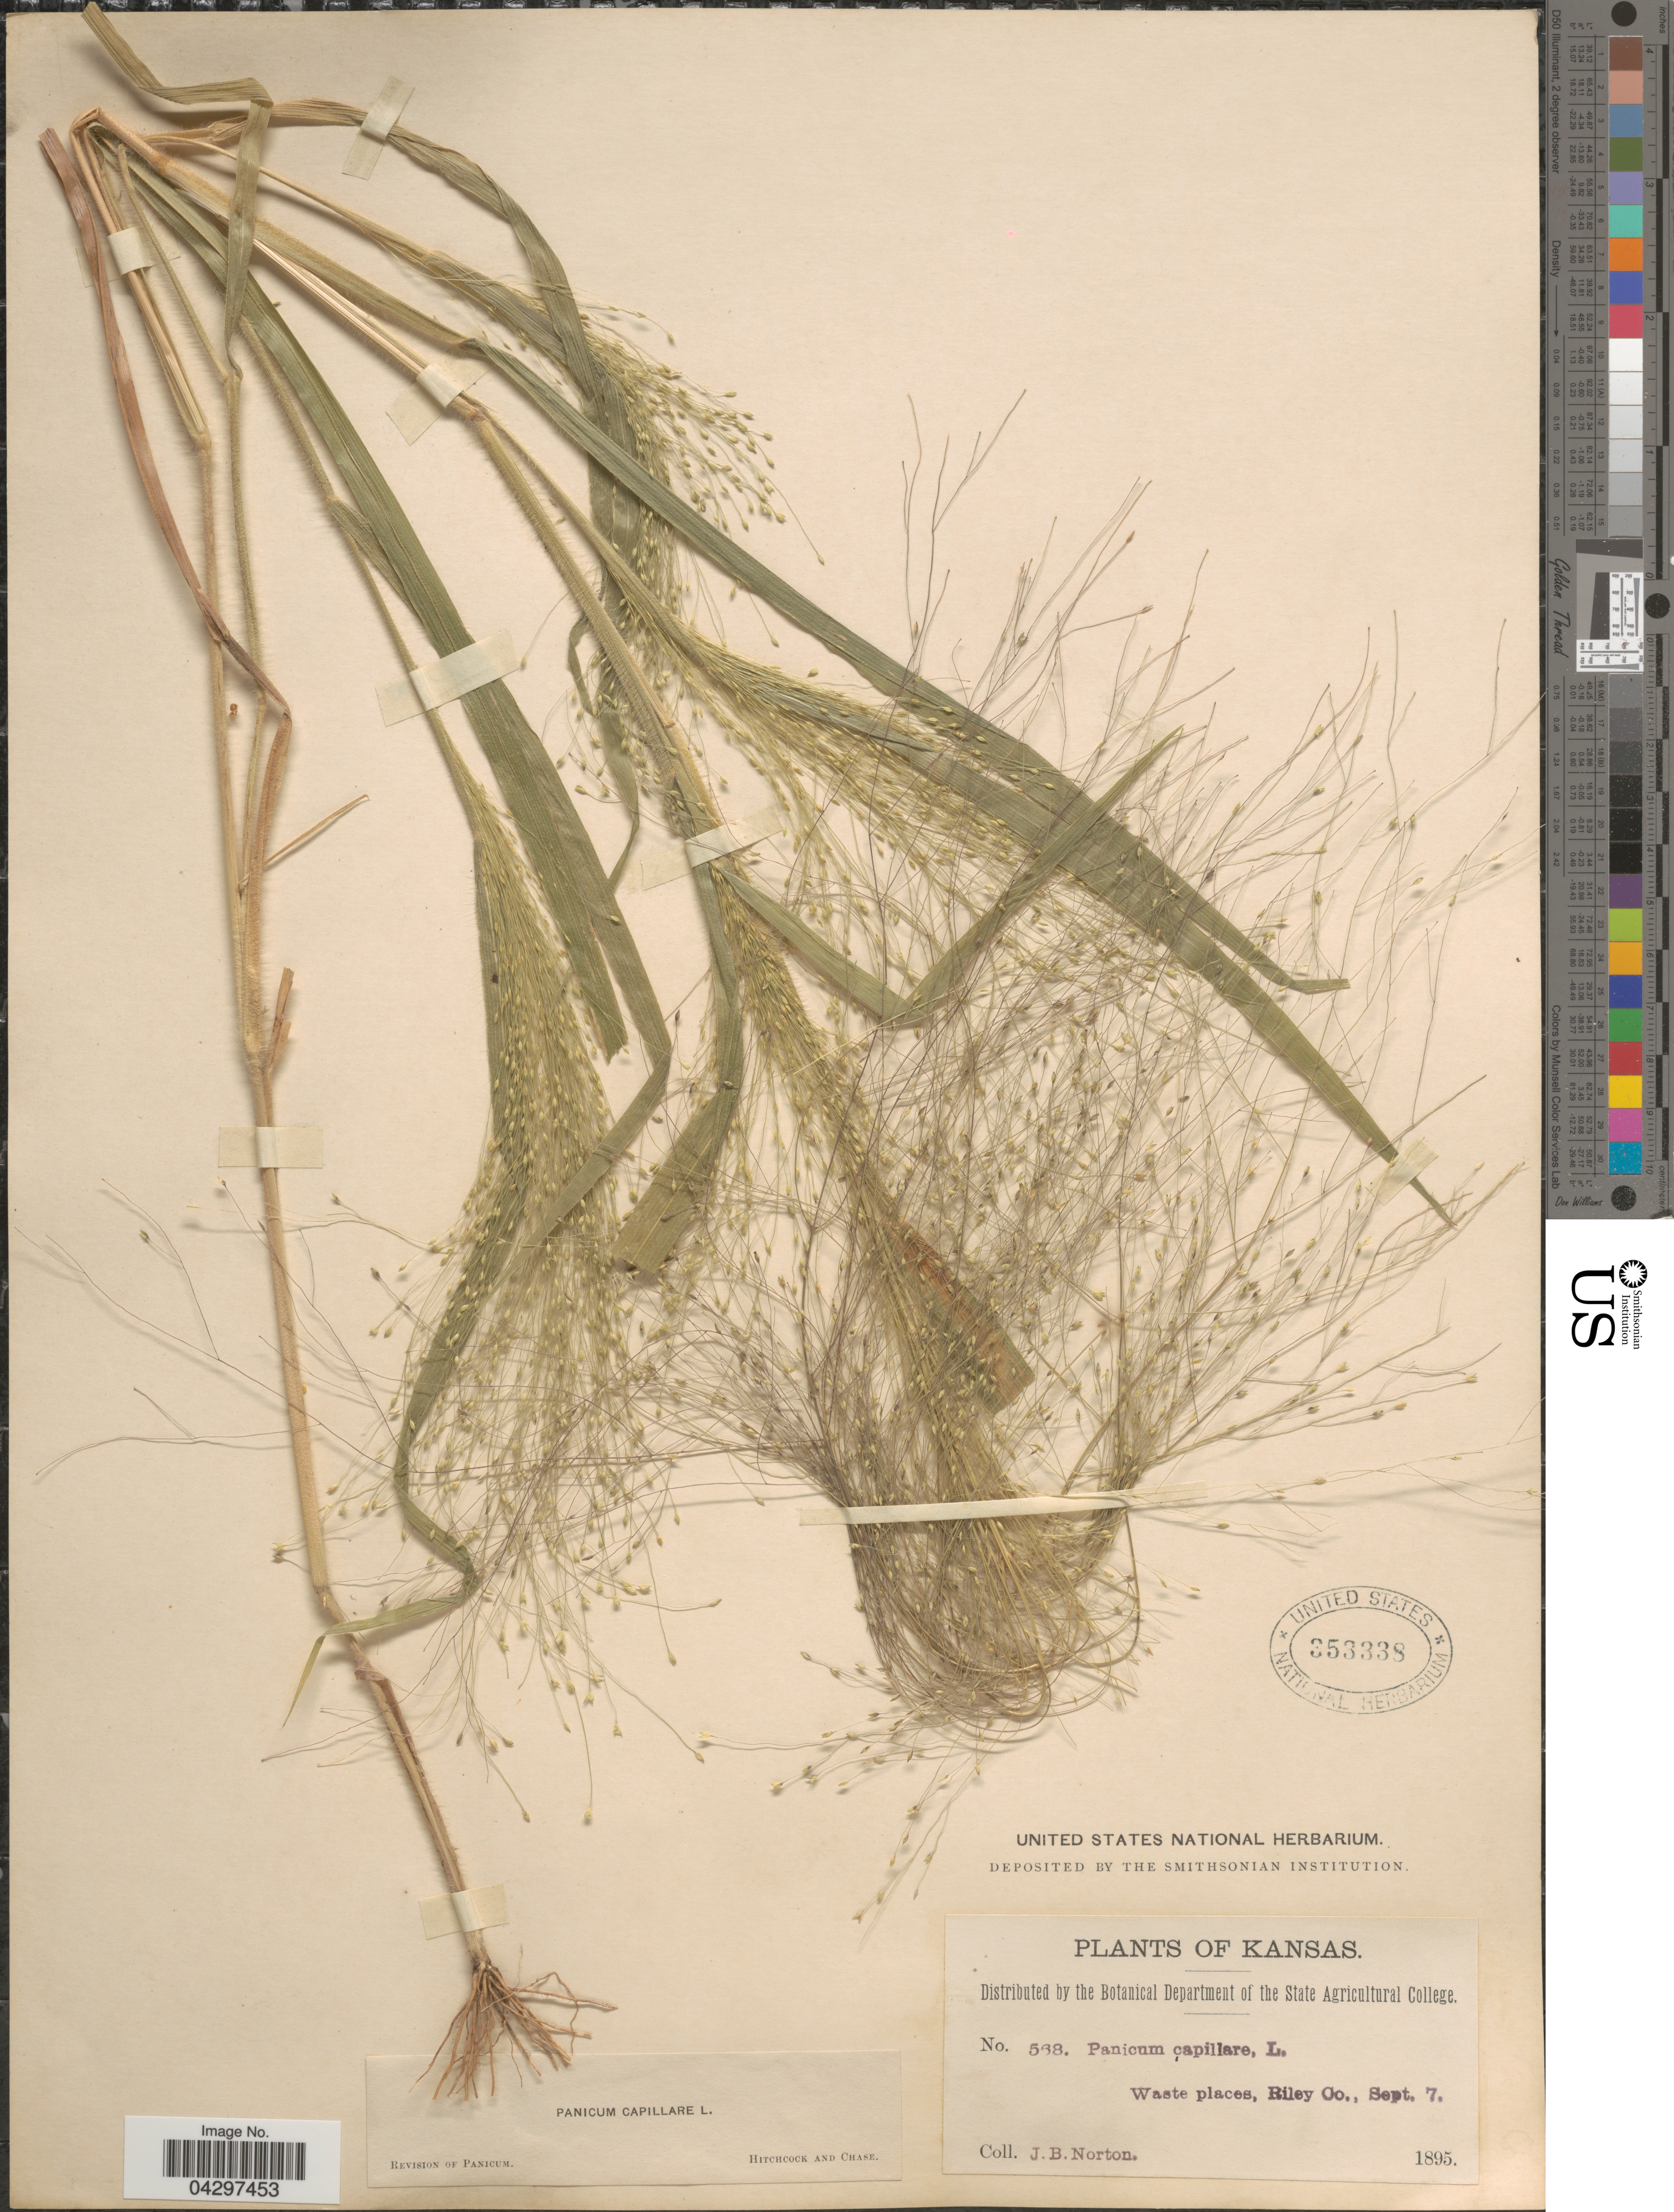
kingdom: Plantae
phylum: Tracheophyta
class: Liliopsida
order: Poales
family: Poaceae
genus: Panicum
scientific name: Panicum capillare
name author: L.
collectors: J. B. Norton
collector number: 568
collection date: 1895-09-07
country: United States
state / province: Kansas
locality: Waste places, Riley Co.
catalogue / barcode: US 353338